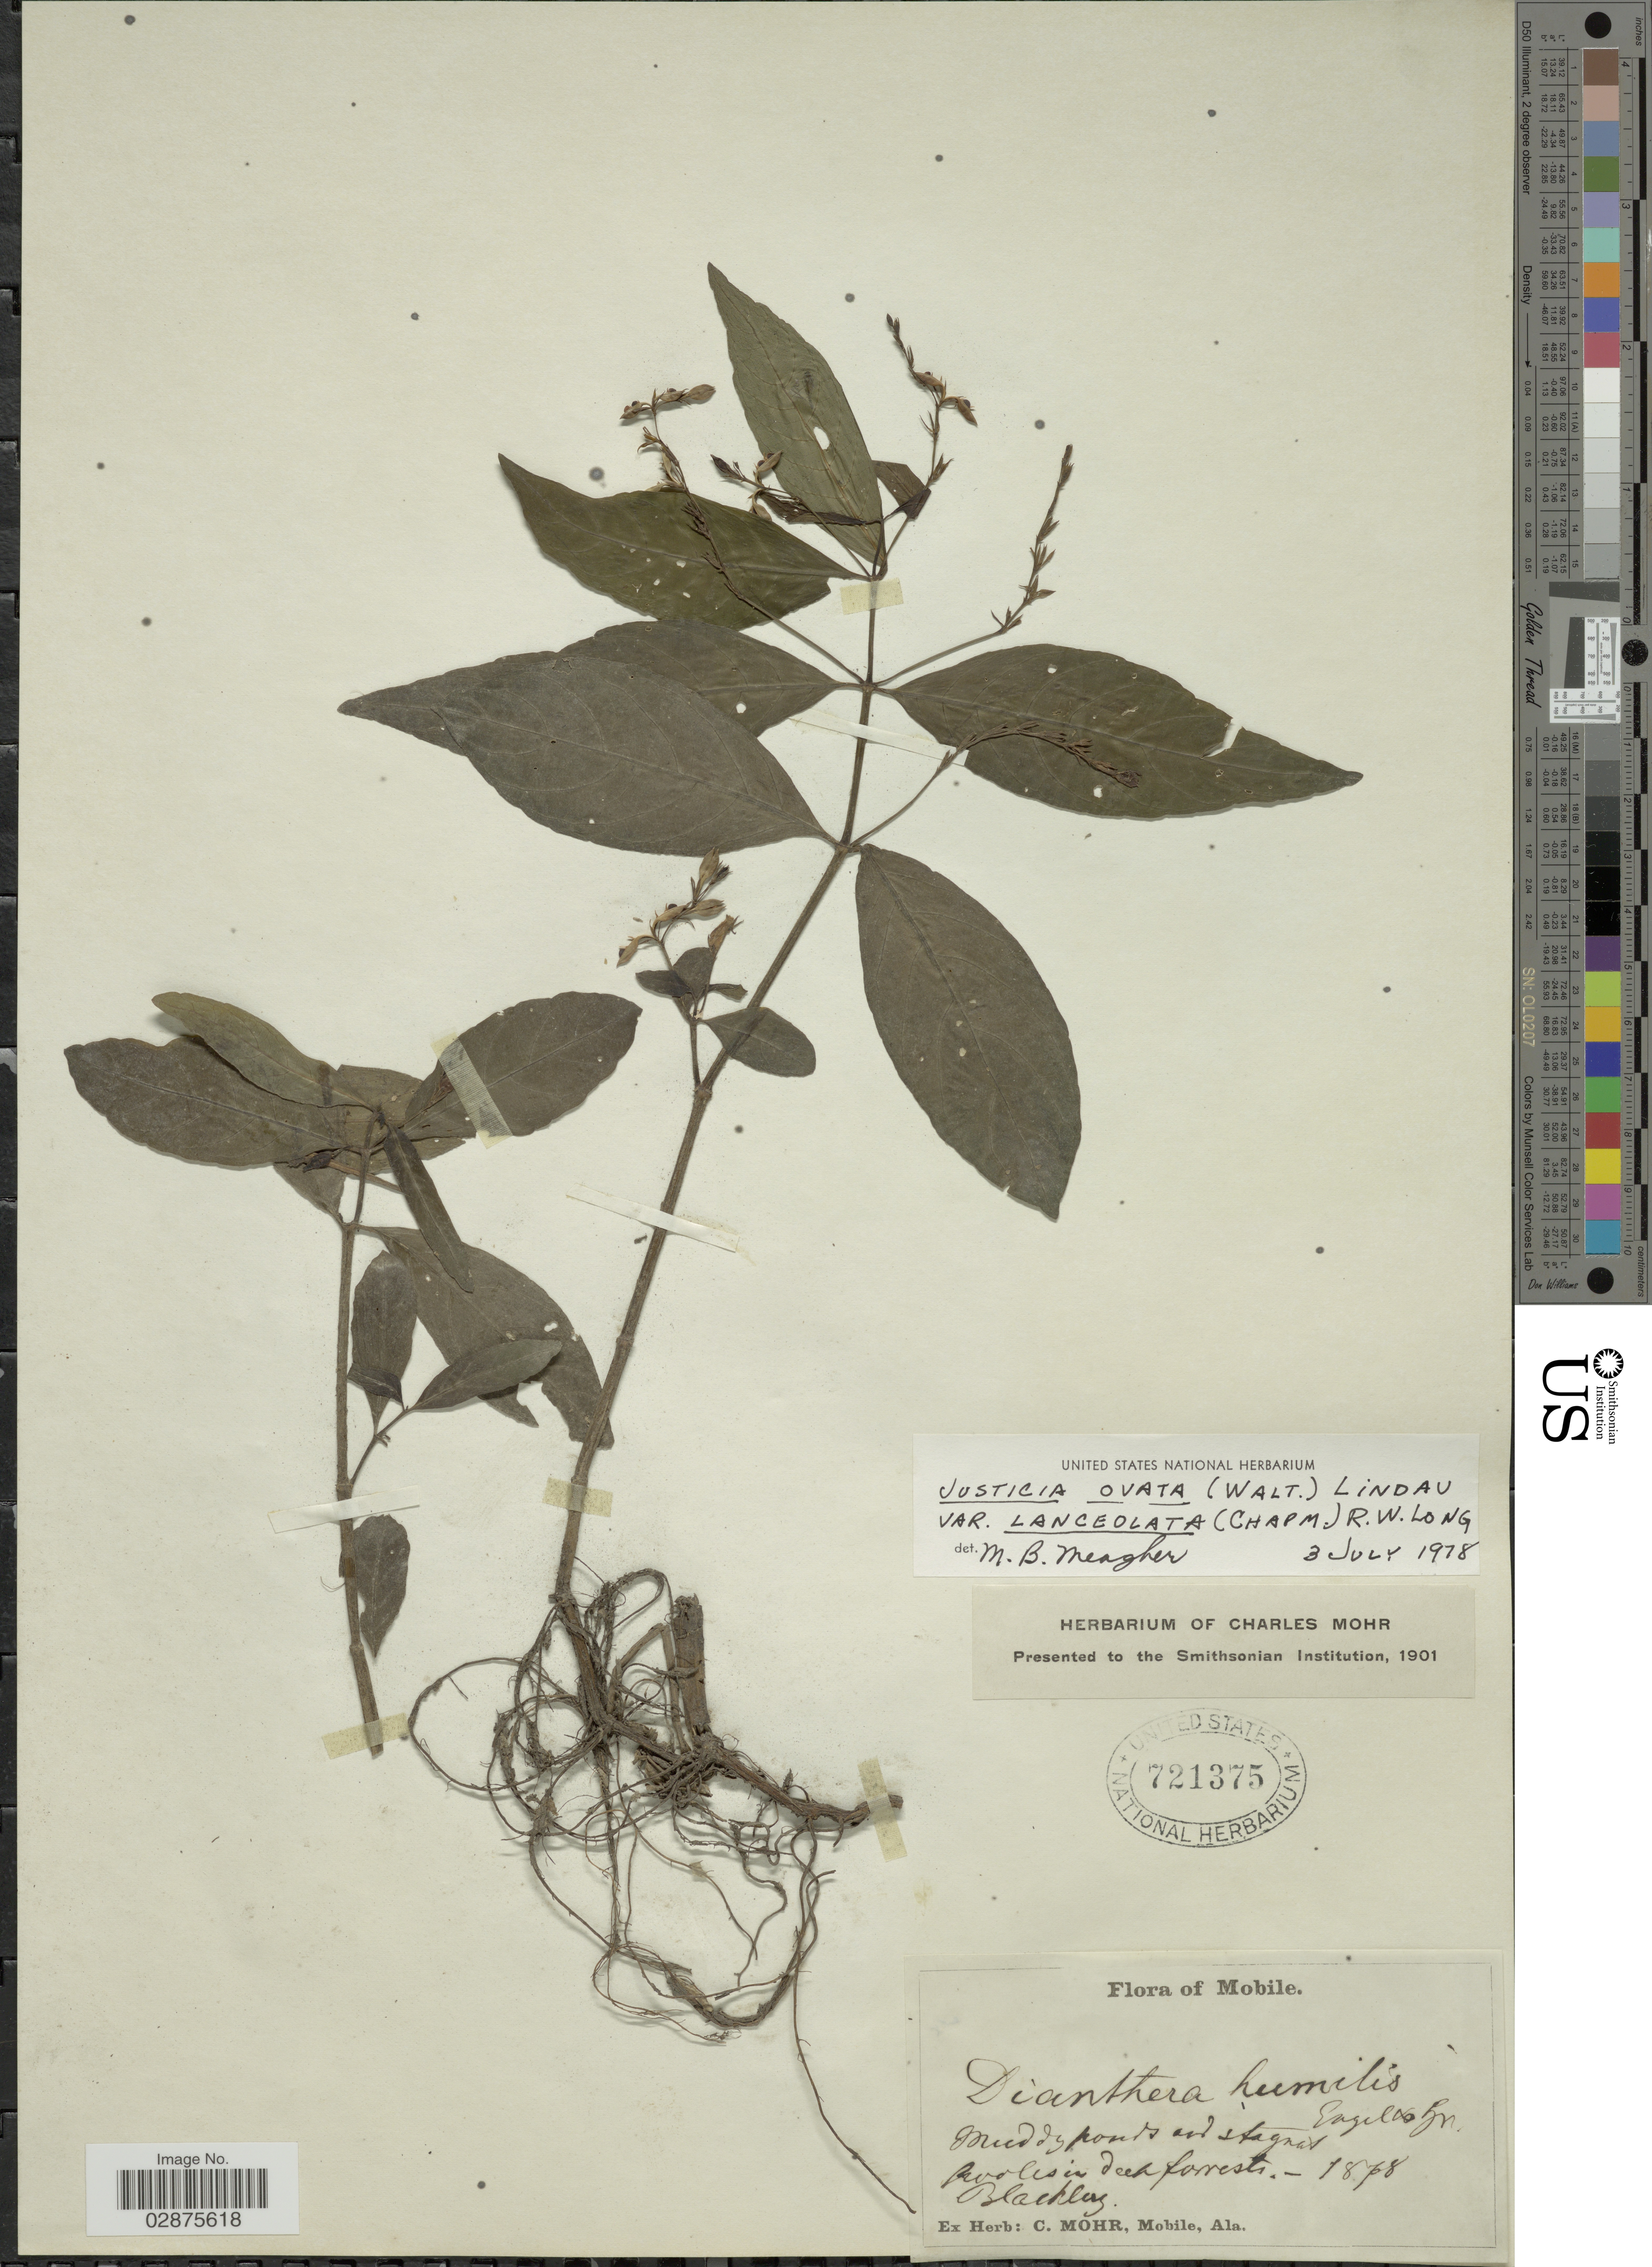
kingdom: Plantae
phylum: Tracheophyta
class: Magnoliopsida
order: Lamiales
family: Acanthaceae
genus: Justicia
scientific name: Justicia lanceolata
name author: (Chapm.) Small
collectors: ex herb. Charles Mohr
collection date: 1868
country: United States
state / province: Alabama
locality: Mobile. Blackley.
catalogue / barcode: US 721375